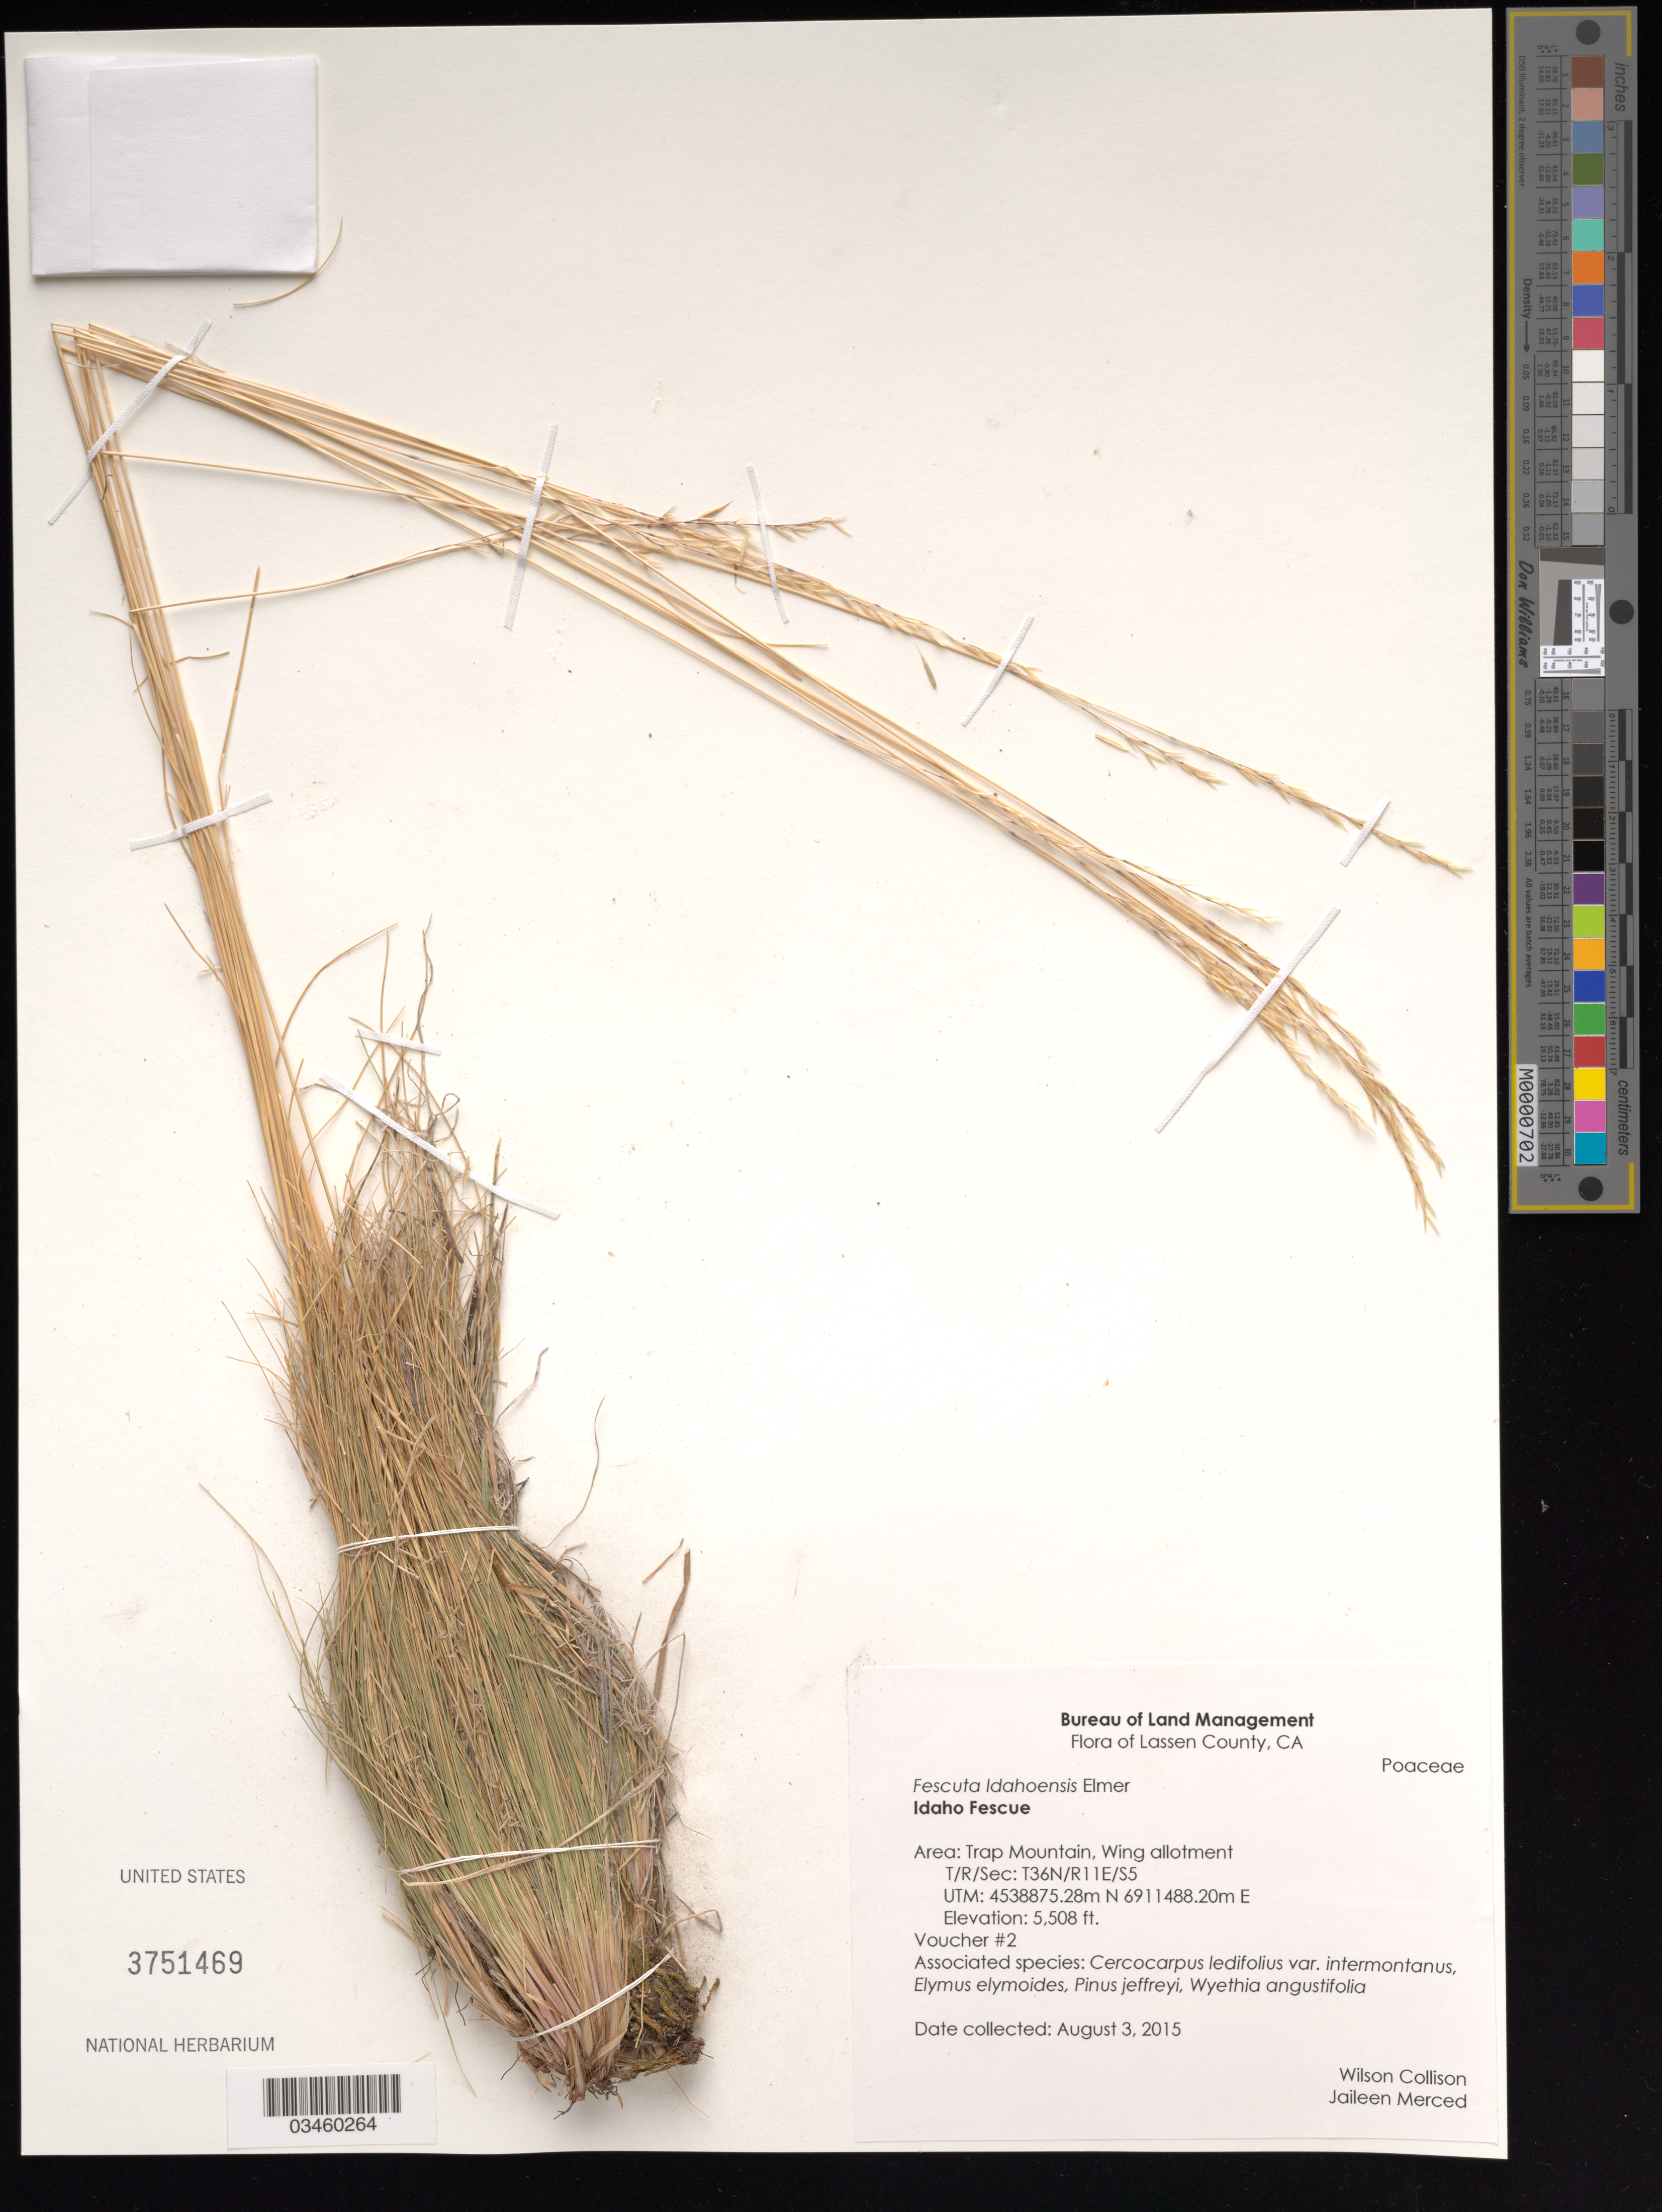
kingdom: Plantae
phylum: Tracheophyta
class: Liliopsida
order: Poales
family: Poaceae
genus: Festuca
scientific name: Festuca idahoensis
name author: Elmer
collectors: W. Collison & J. Merced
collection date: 2015-08-03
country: United States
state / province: California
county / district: Lassen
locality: Wing Allotment. Trap Mountain. T36N R11E Sec 5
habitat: With Elymus elymoides, Pinus jeffreyi, Wyethia angustifolia, ect.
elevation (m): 1679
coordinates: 4538875.28m N, 6911488.20m E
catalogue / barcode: US 3751469